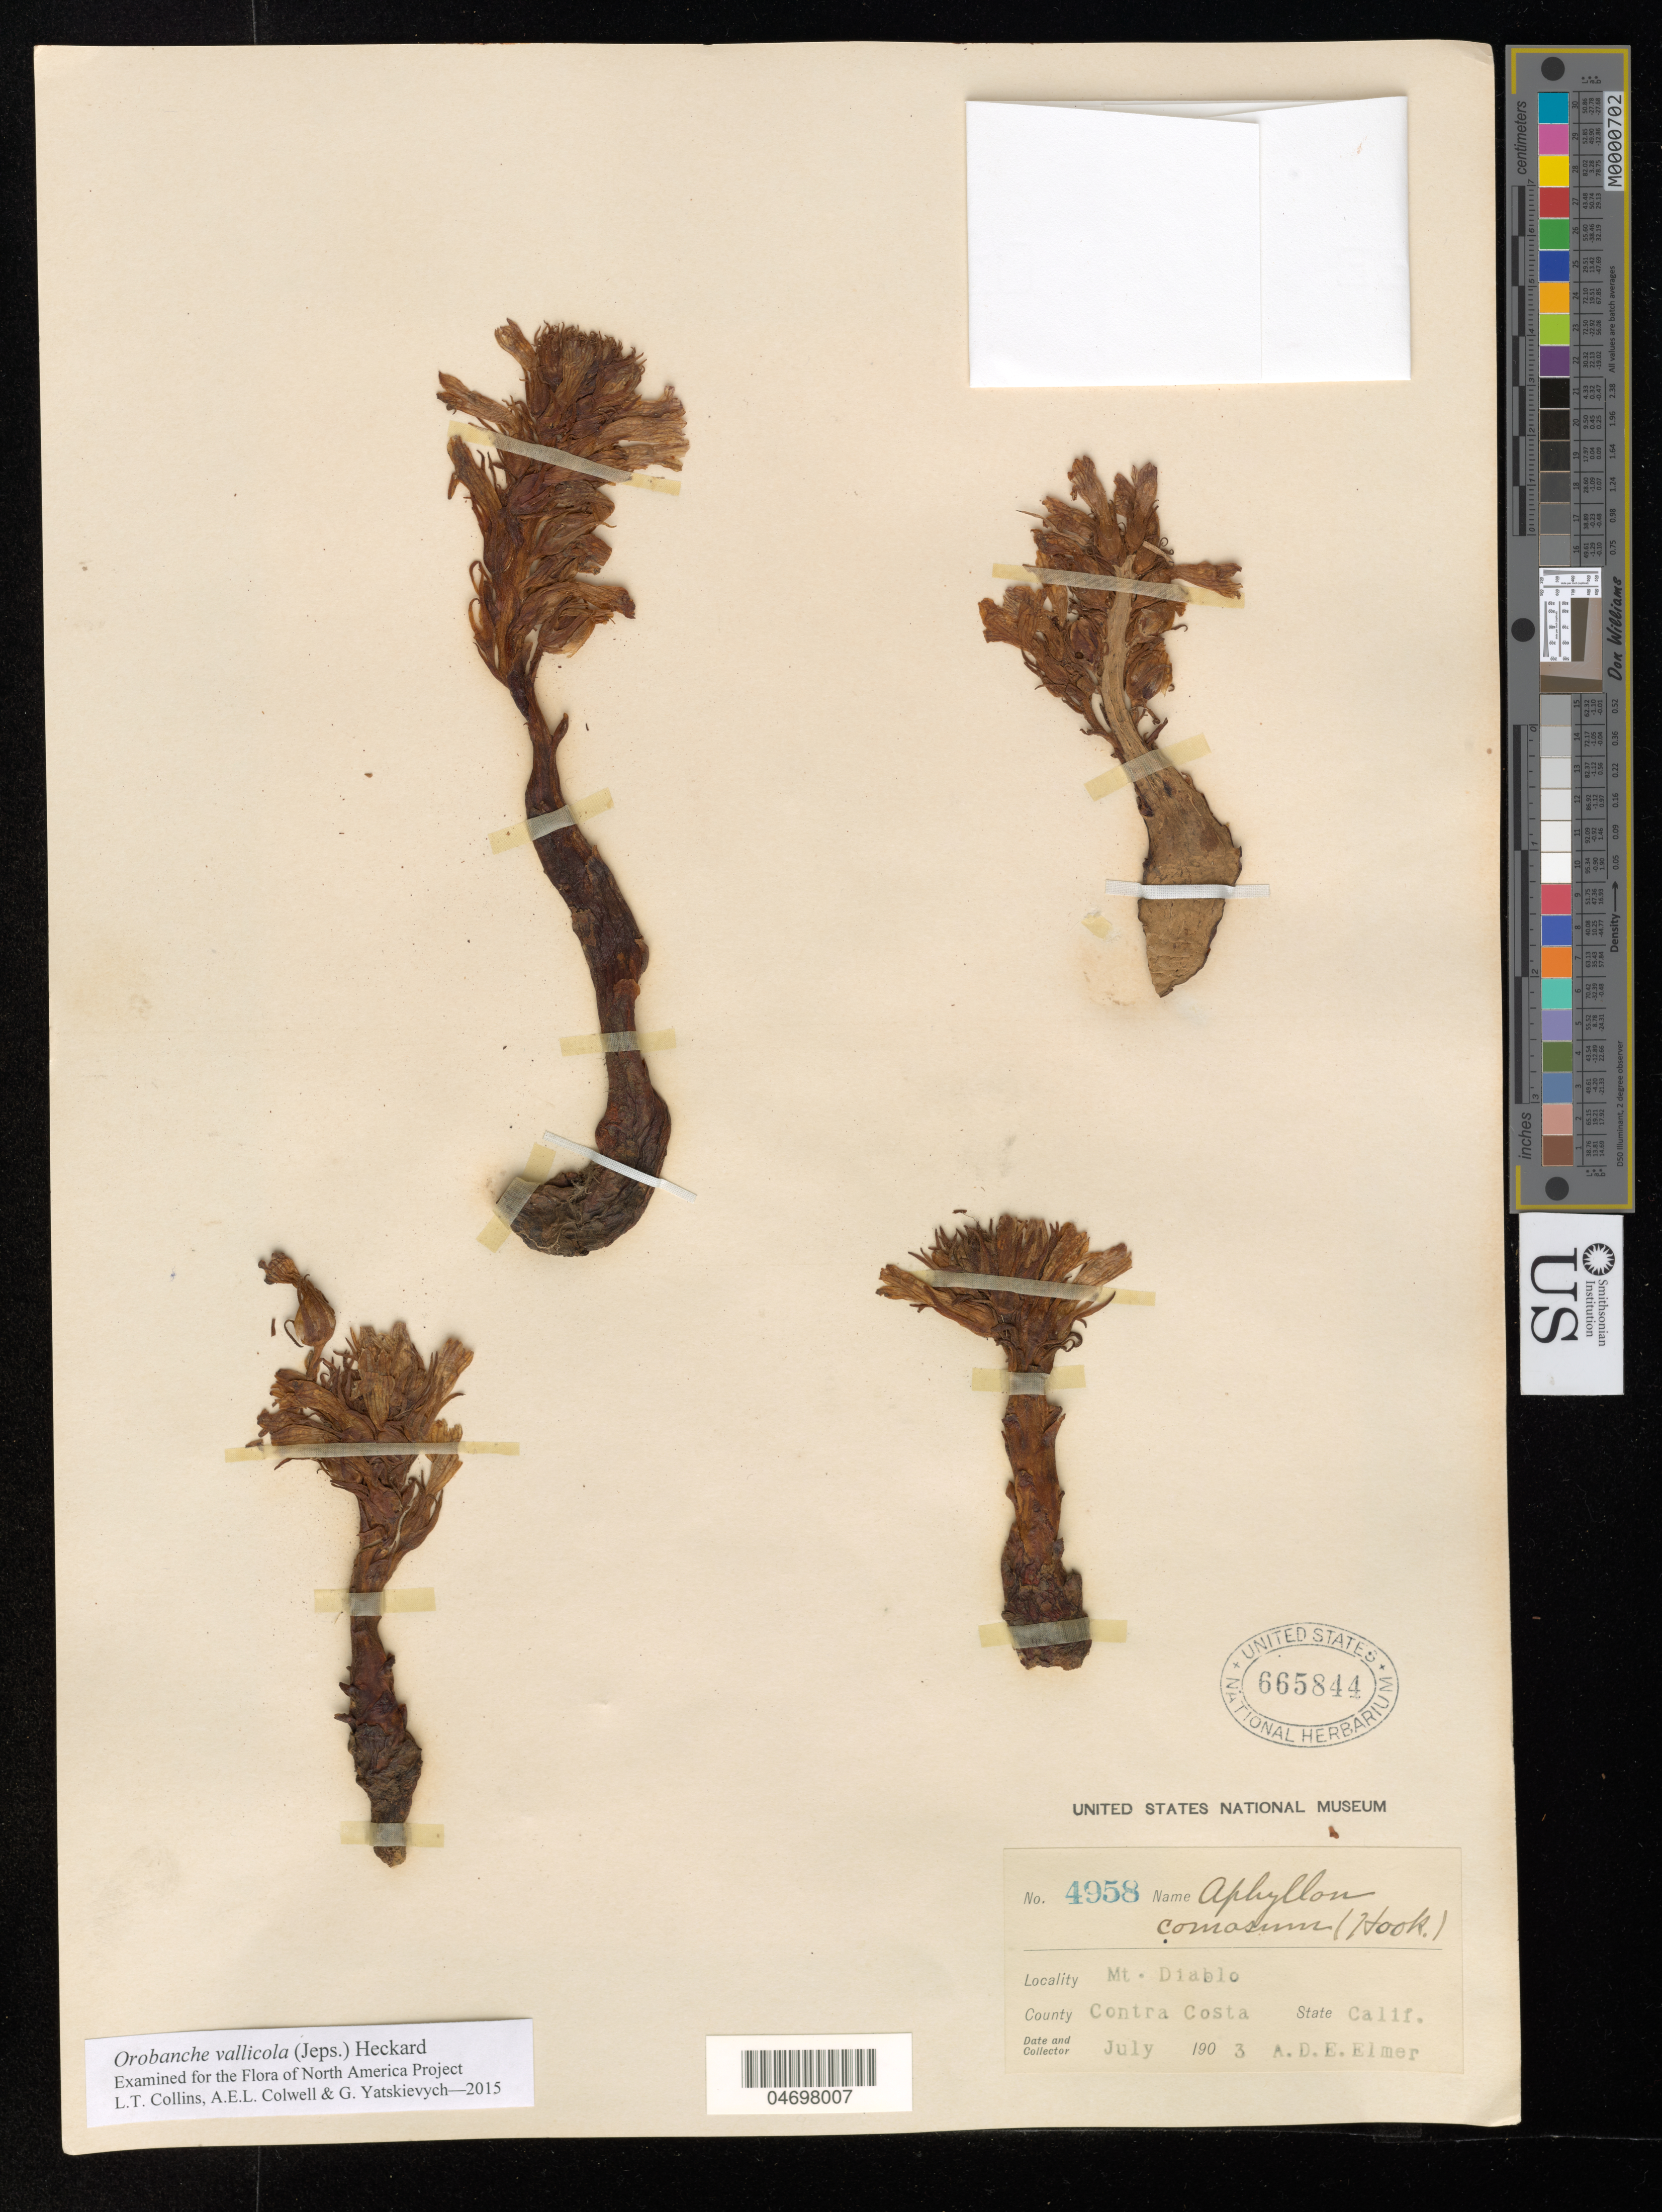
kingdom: Plantae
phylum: Tracheophyta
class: Magnoliopsida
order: Lamiales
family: Orobanchaceae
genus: Orobanche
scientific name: Orobanche vallicola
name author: (Jeps.) Heckard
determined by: Collins, L. T.; Colwell, A. E.; Yatskievych, G. A.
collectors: A. D. E. Elmer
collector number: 4958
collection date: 1903-07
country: United States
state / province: California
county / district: Contra Costa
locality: Mt. Diablo.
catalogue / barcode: US 665844